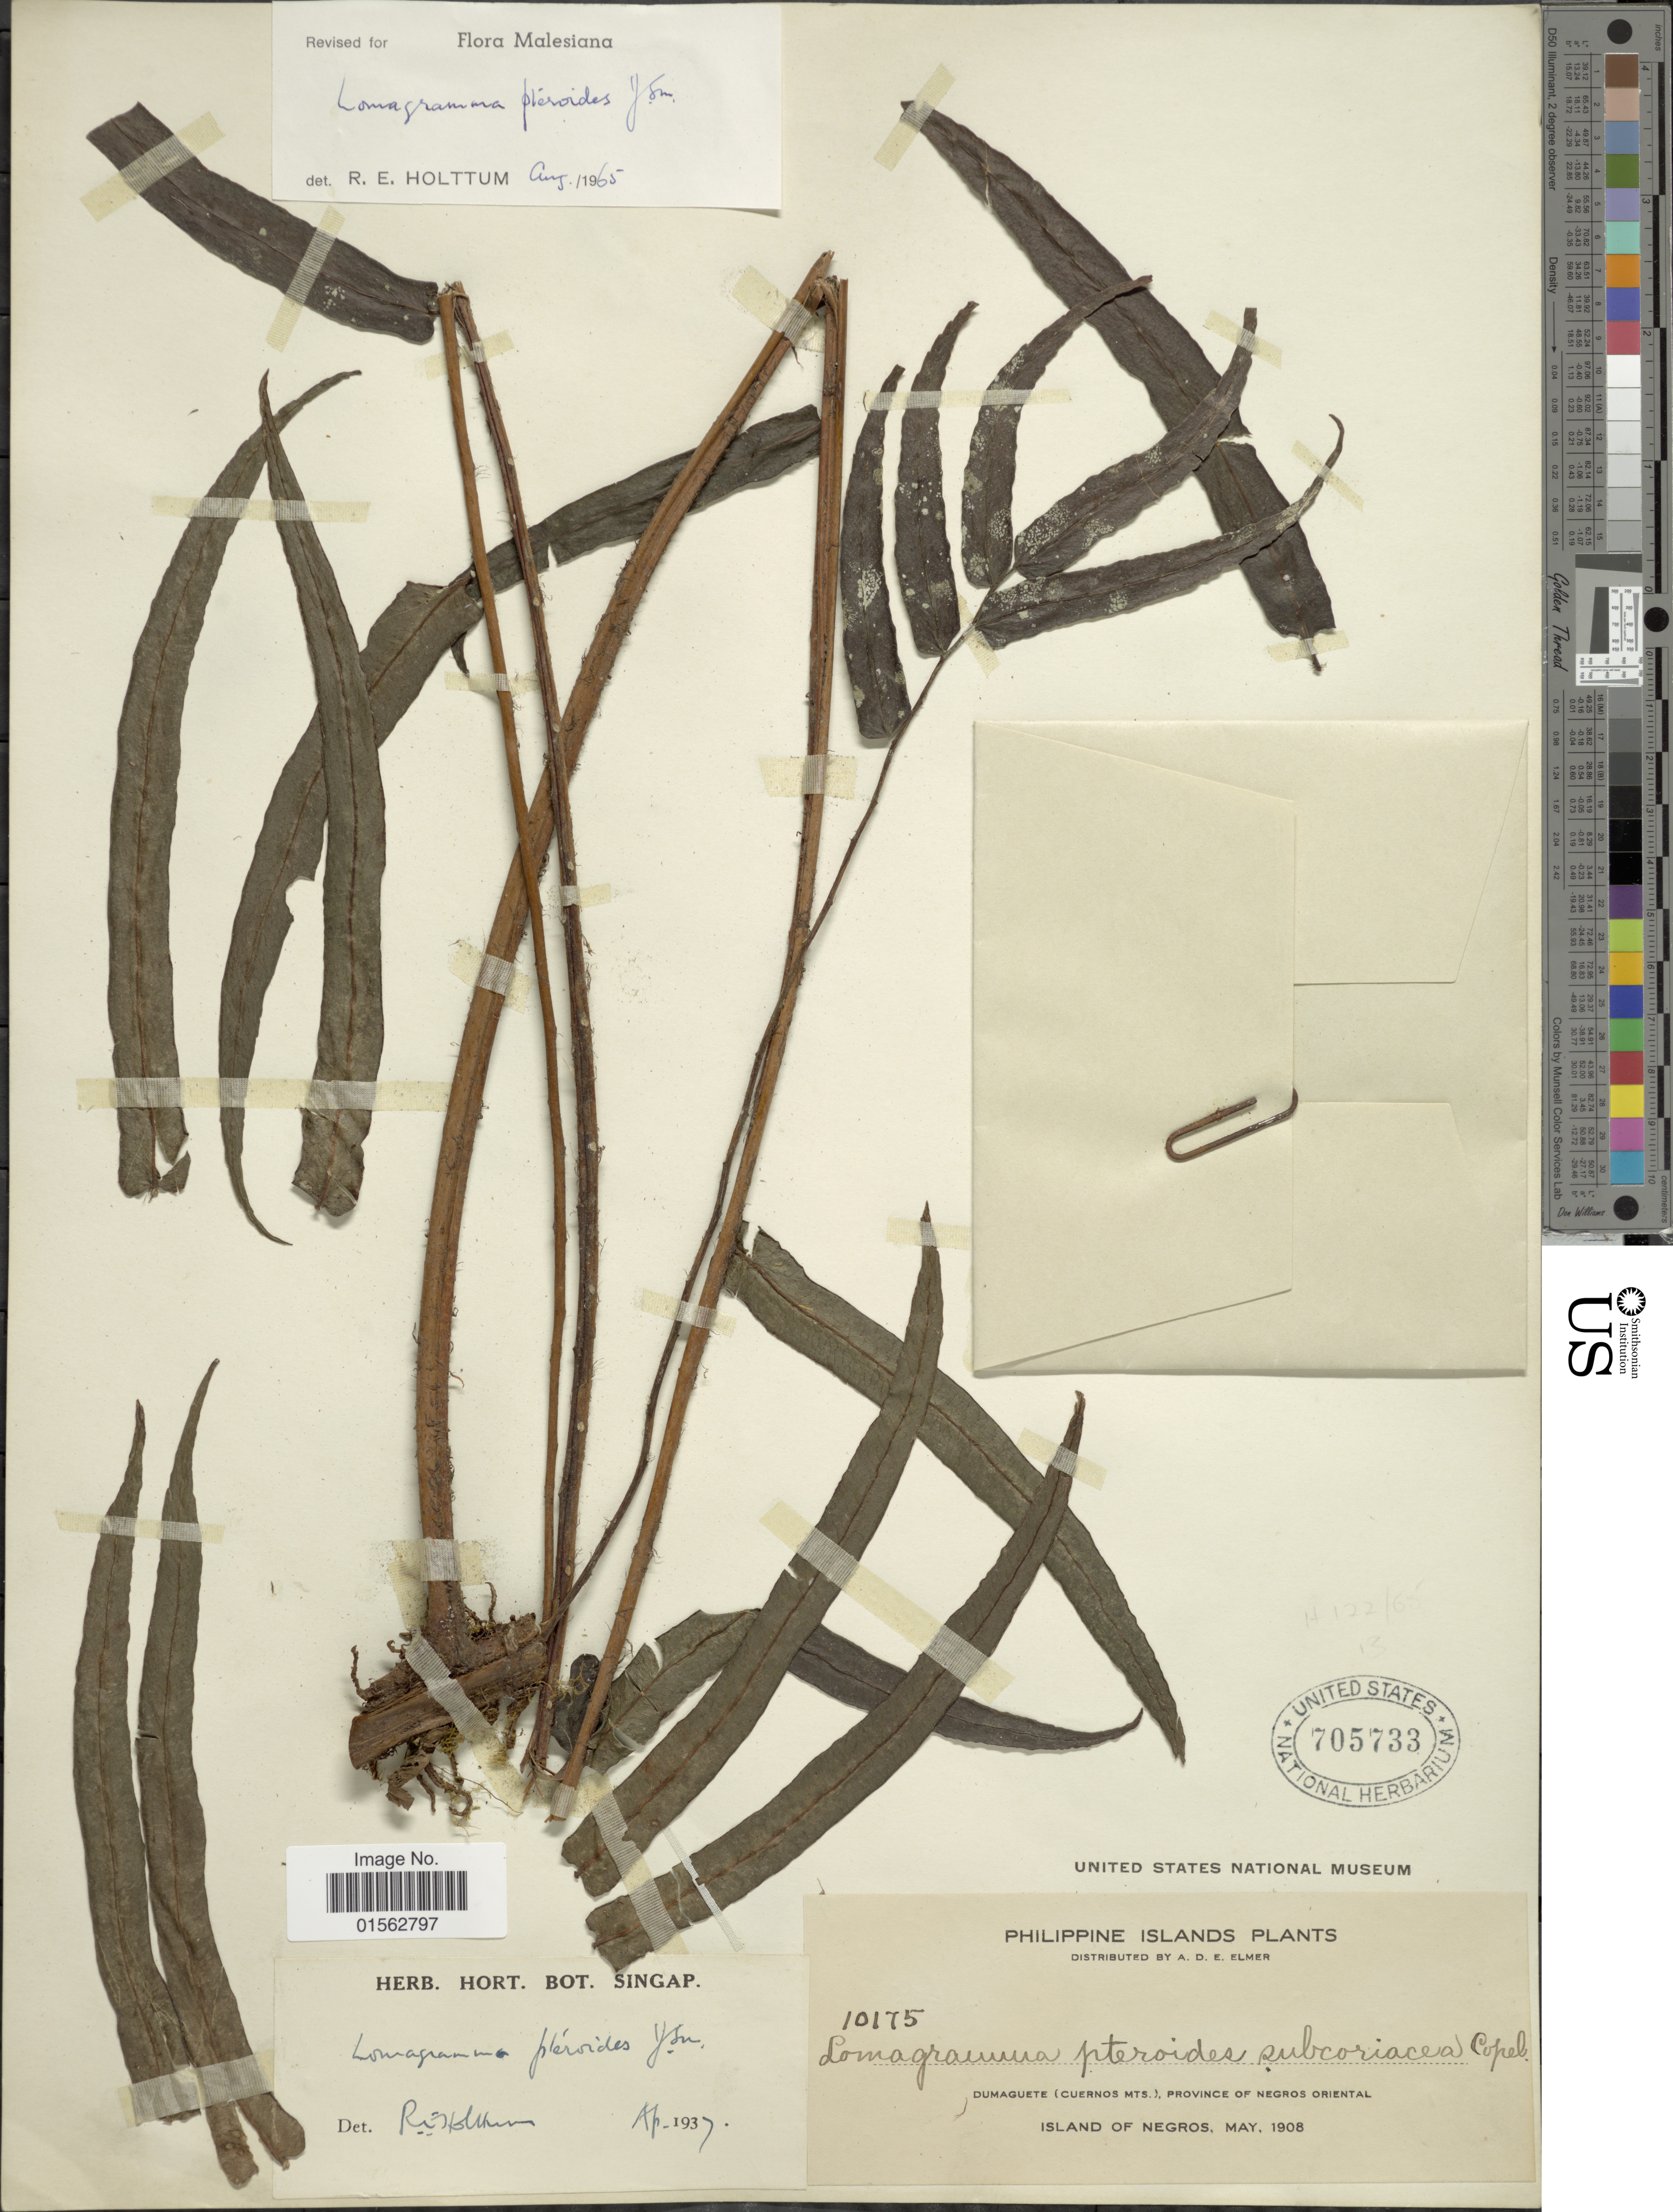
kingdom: Plantae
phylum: Tracheophyta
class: Polypodiopsida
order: Polypodiales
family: Dryopteridaceae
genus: Lomagramma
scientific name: Lomagramma pteroides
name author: J. Sm.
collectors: A. D. E. Elmer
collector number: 10175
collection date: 1908-05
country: Philippines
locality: Philippine Islands, Dumaguete (Cuernos Mts.), Province of Negors Oriental, Island of Negros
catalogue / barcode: US 705733